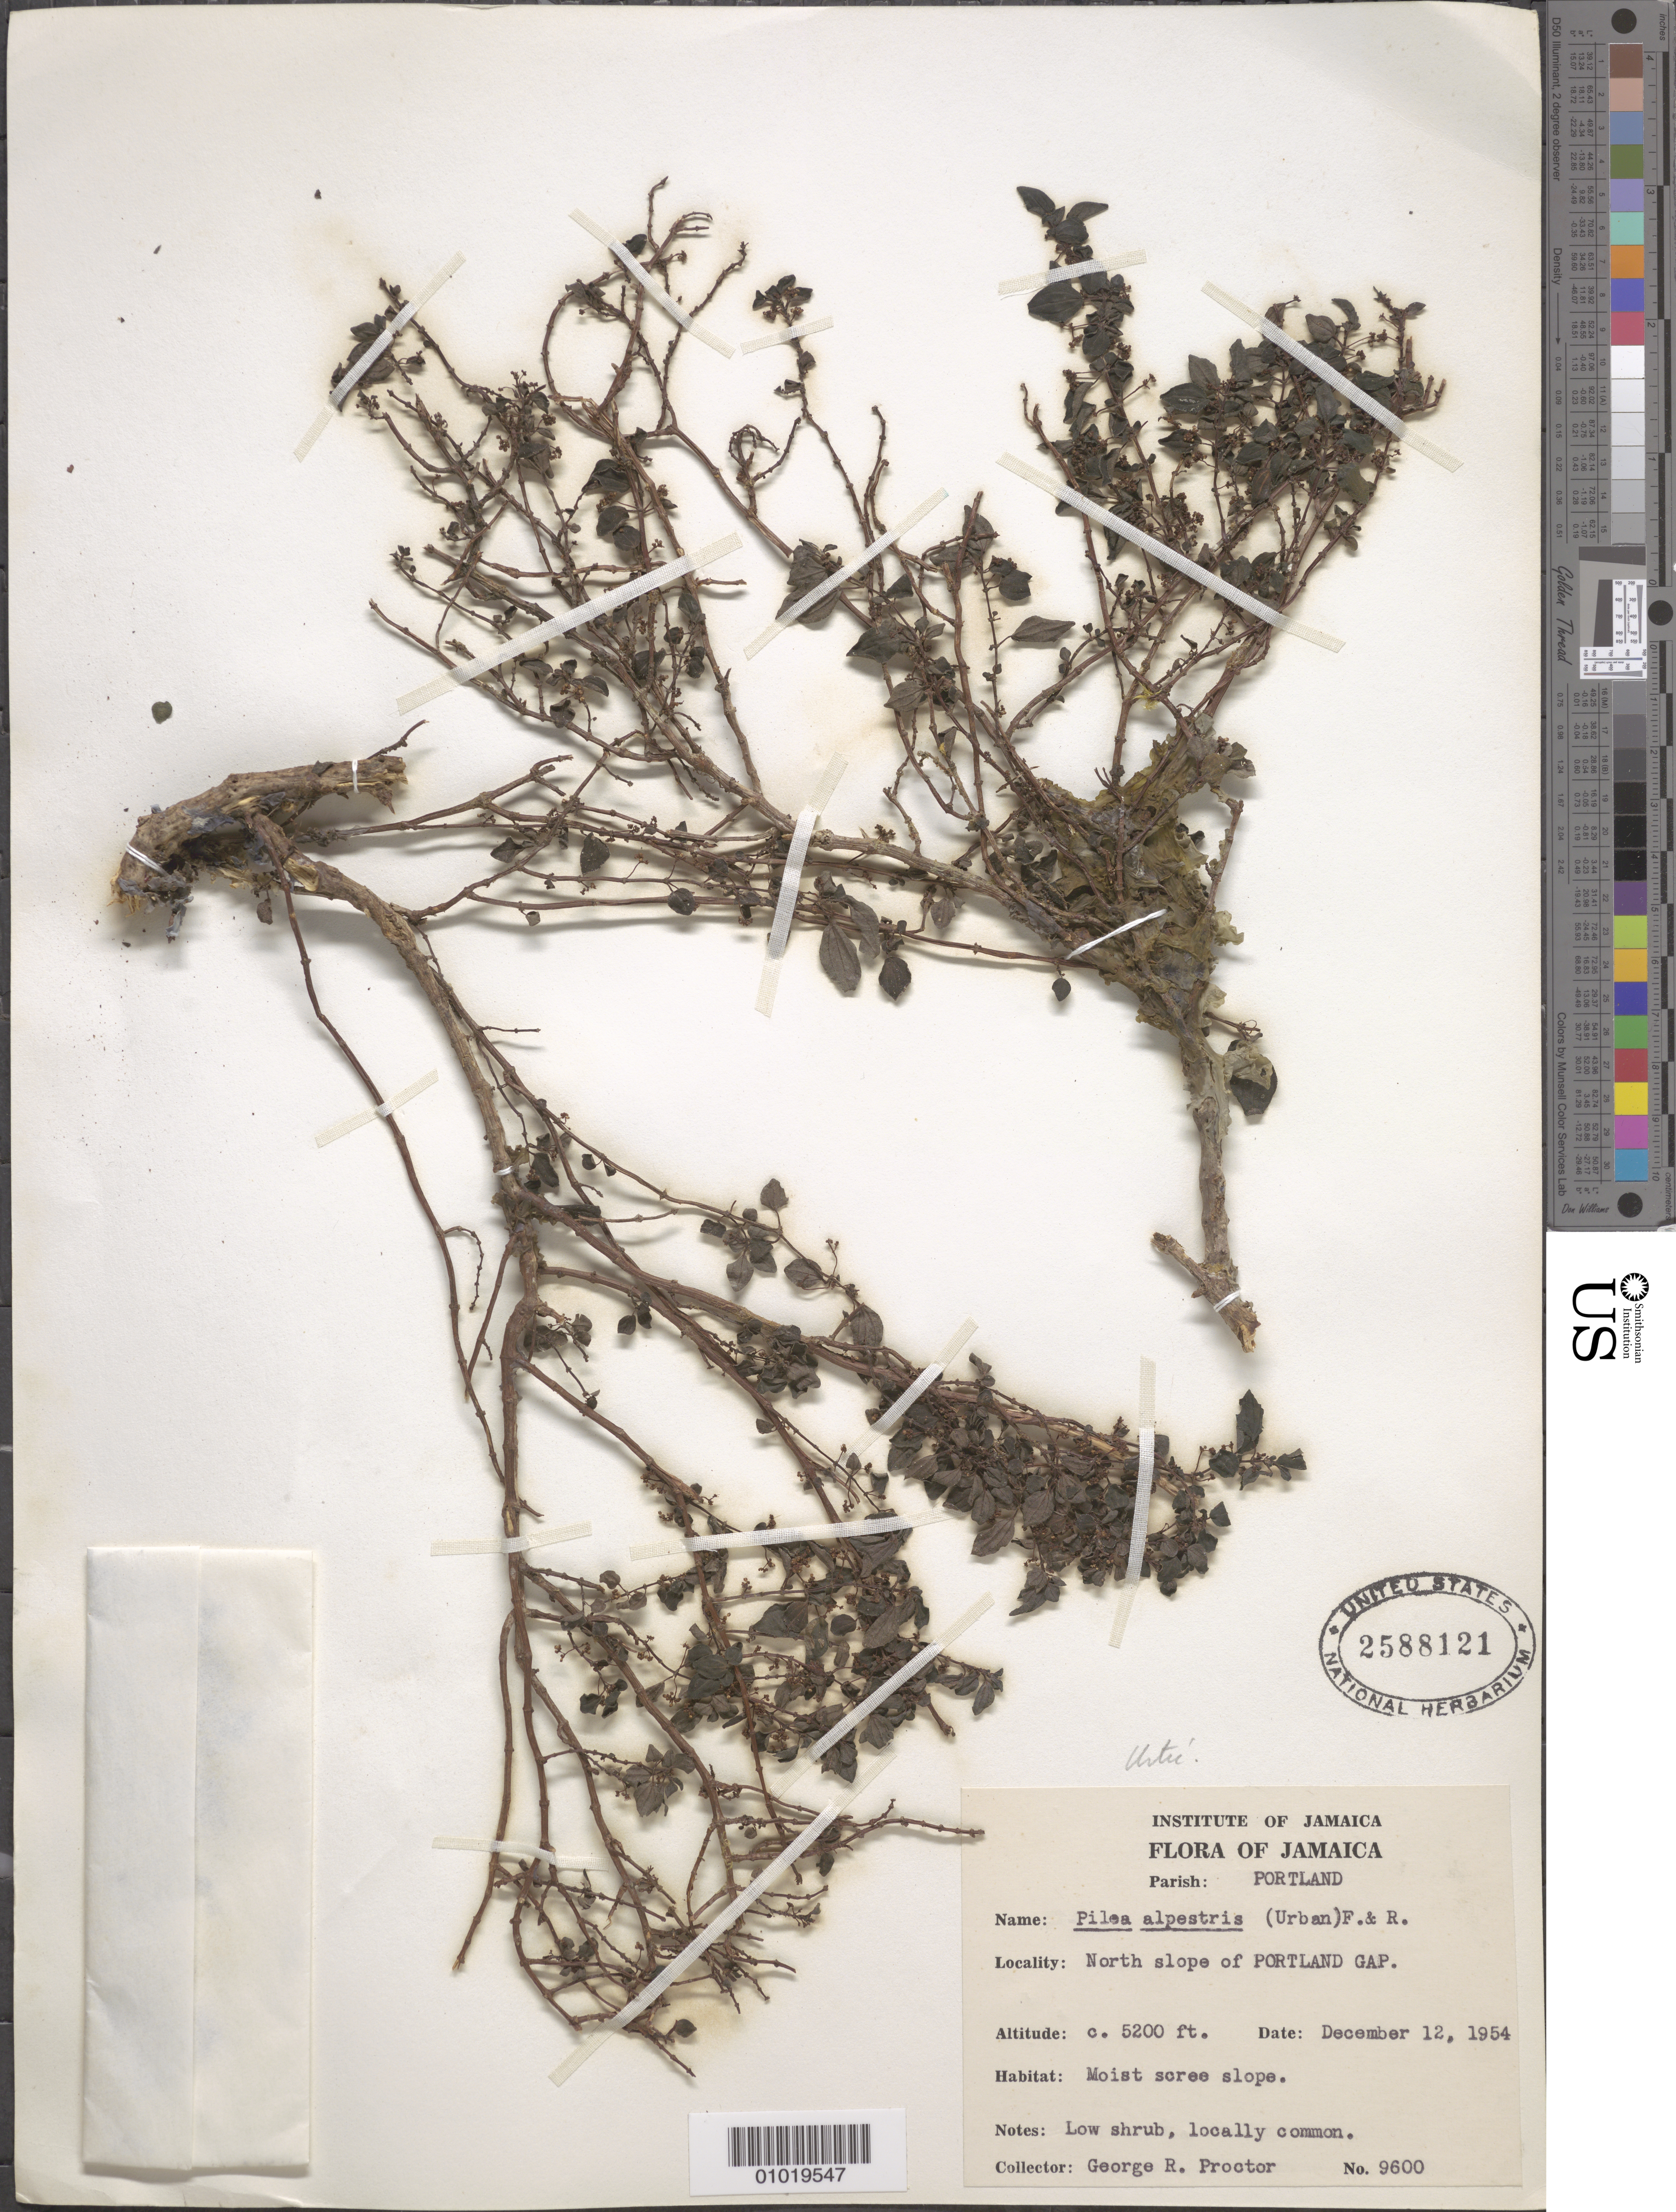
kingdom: Plantae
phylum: Tracheophyta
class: Magnoliopsida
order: Rosales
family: Urticaceae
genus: Pilea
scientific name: Pilea alpestris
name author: (Urb.) Fawc. & Rendle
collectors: G. R. Proctor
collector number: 9600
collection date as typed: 12 Dec 1954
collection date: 1954-12-12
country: Jamaica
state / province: Portland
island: Jamaica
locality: North slope of Portland Gap. Moist soree slope.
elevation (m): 1585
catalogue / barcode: US 2588121